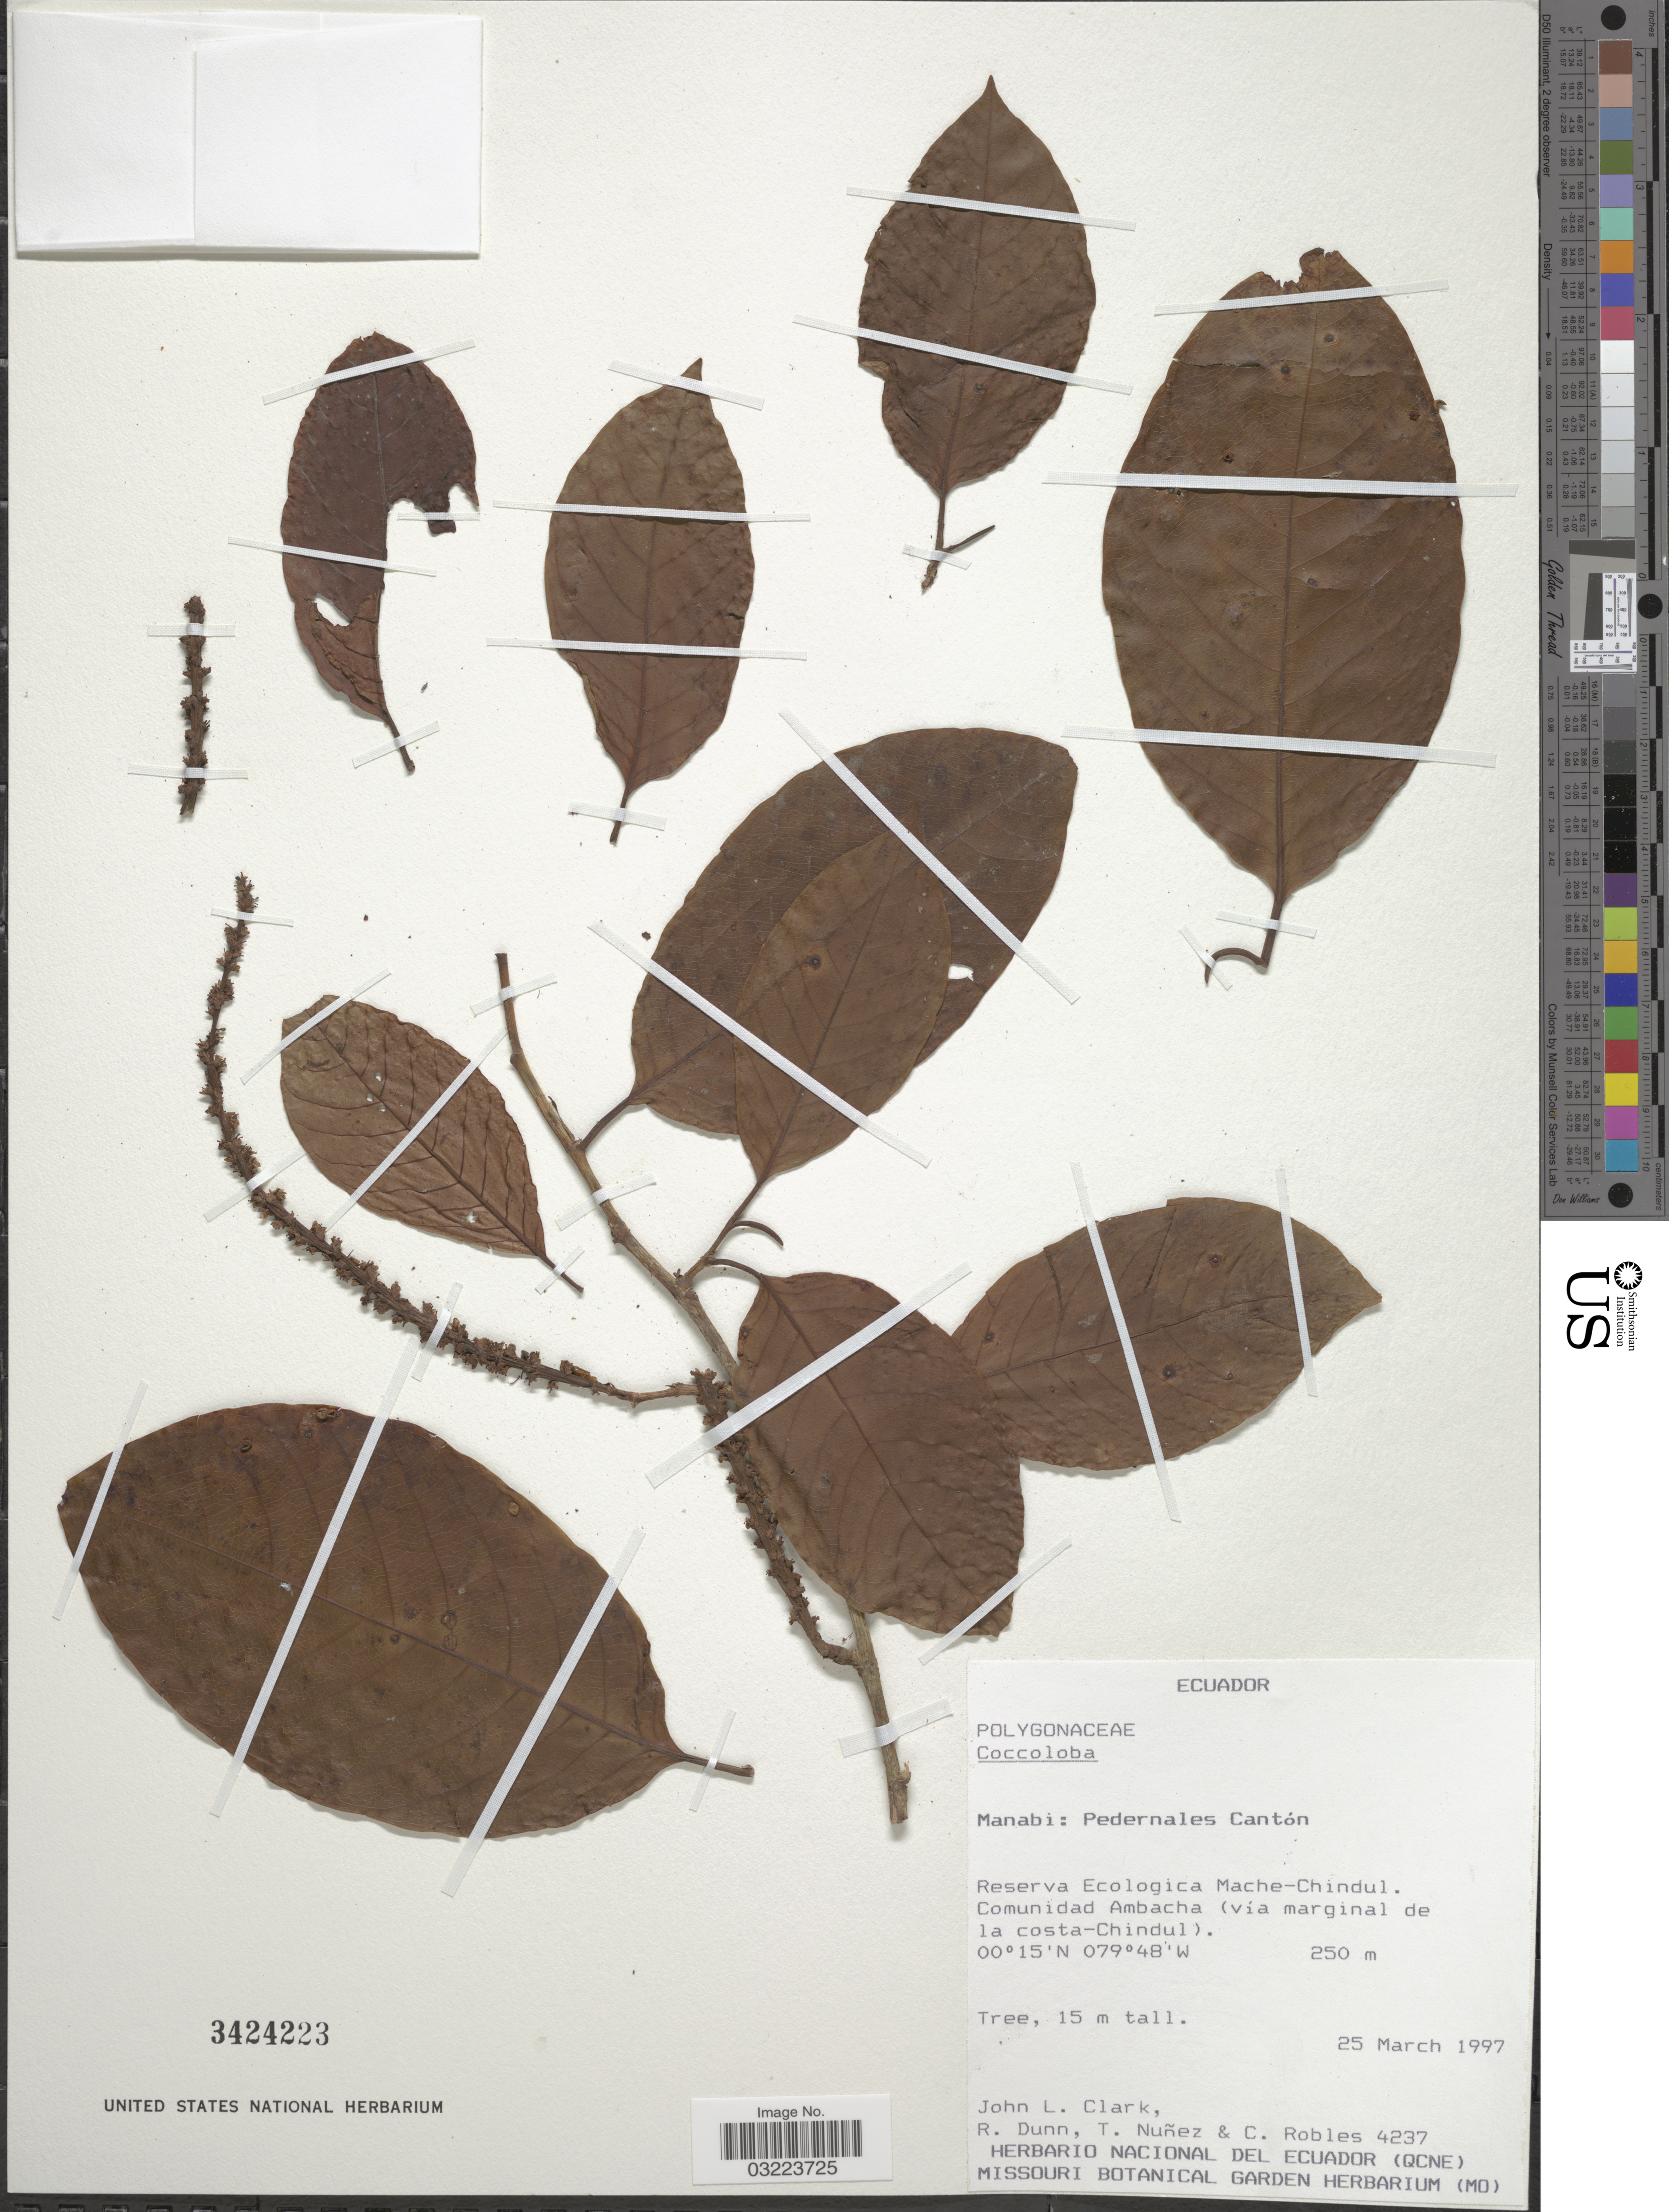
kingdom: Plantae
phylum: Tracheophyta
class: Magnoliopsida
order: Caryophyllales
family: Polygonaceae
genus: Coccoloba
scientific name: Coccoloba sp.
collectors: J. L. Clark, R. Dunn, T. Núñez & C. Robles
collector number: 4237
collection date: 1997-03-25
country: Ecuador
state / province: Manabí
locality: Pedernales Cantón. Reserva Ecologica Mache-Chindul. Comunidad Ambacha (via marginal de la costa-Chindul).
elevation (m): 250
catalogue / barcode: US 3424223